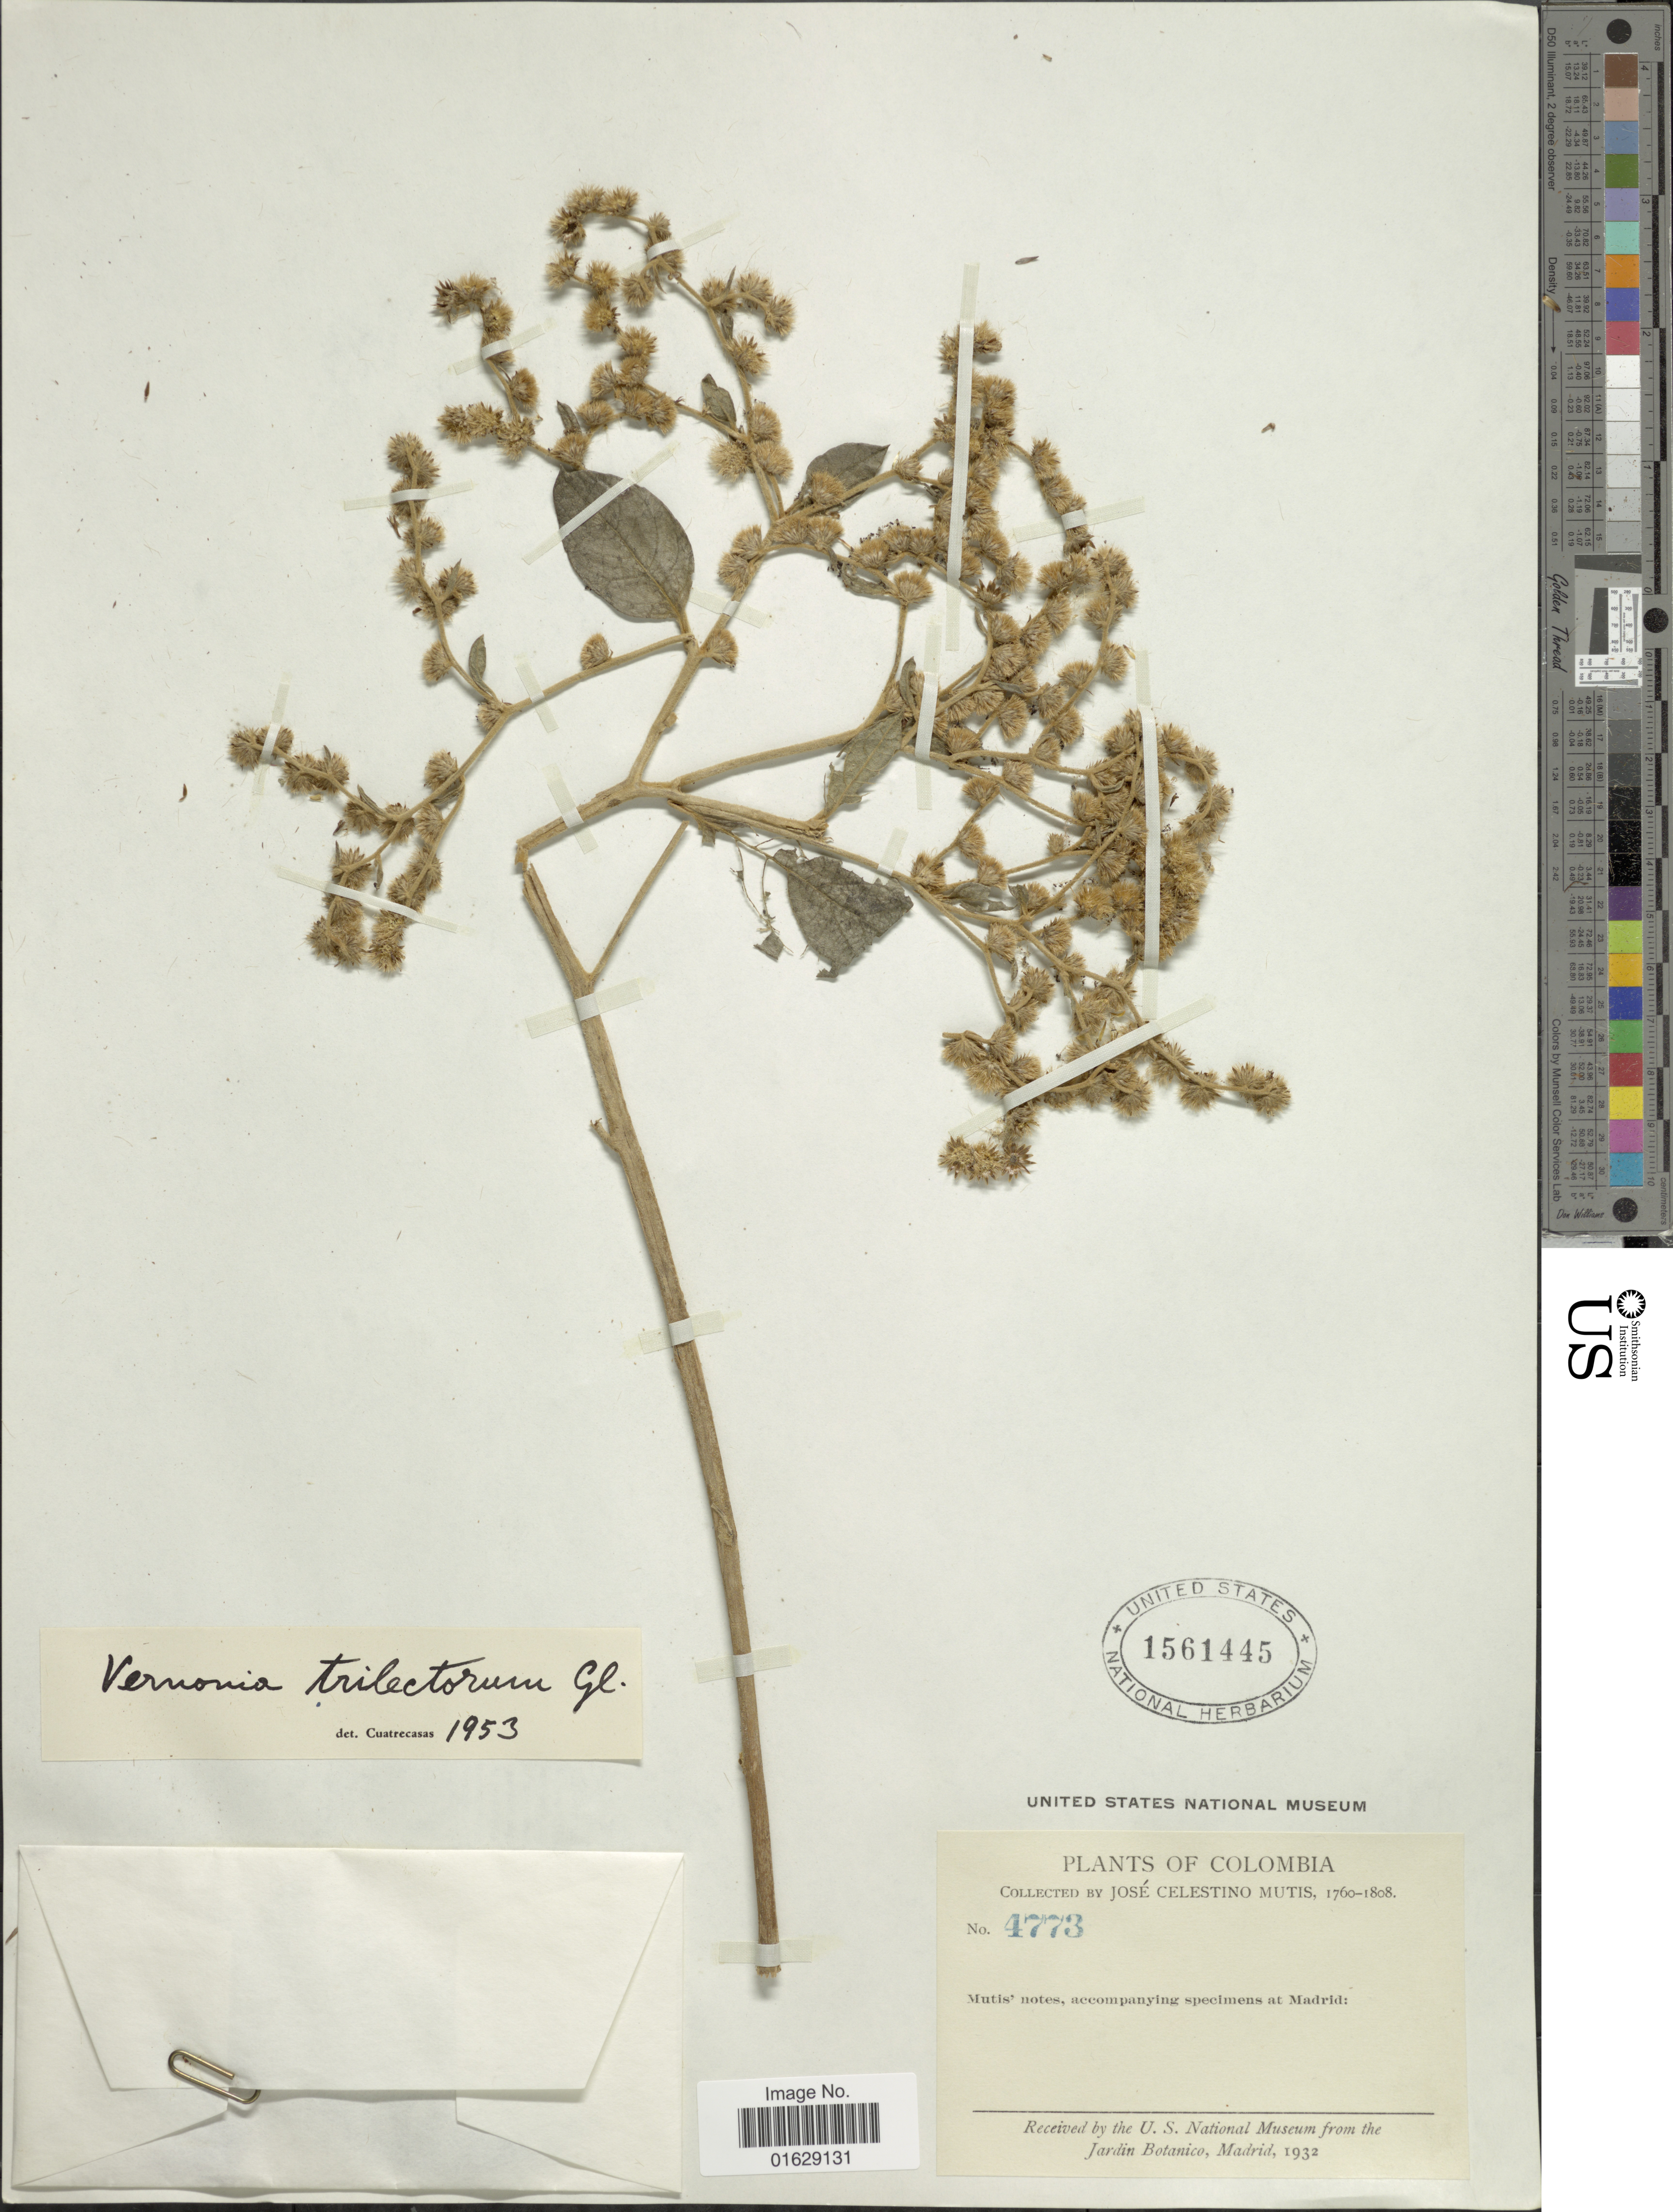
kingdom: Plantae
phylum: Tracheophyta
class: Magnoliopsida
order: Asterales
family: Asteraceae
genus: Lepidaploa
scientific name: Lepidaploa trilectorum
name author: (Gleason) H. Rob.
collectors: J. C. B. Mutis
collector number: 4773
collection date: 1760/1808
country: Colombia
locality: Mutis' notes, accompanying specimens at Madrid.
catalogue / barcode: US 1561445